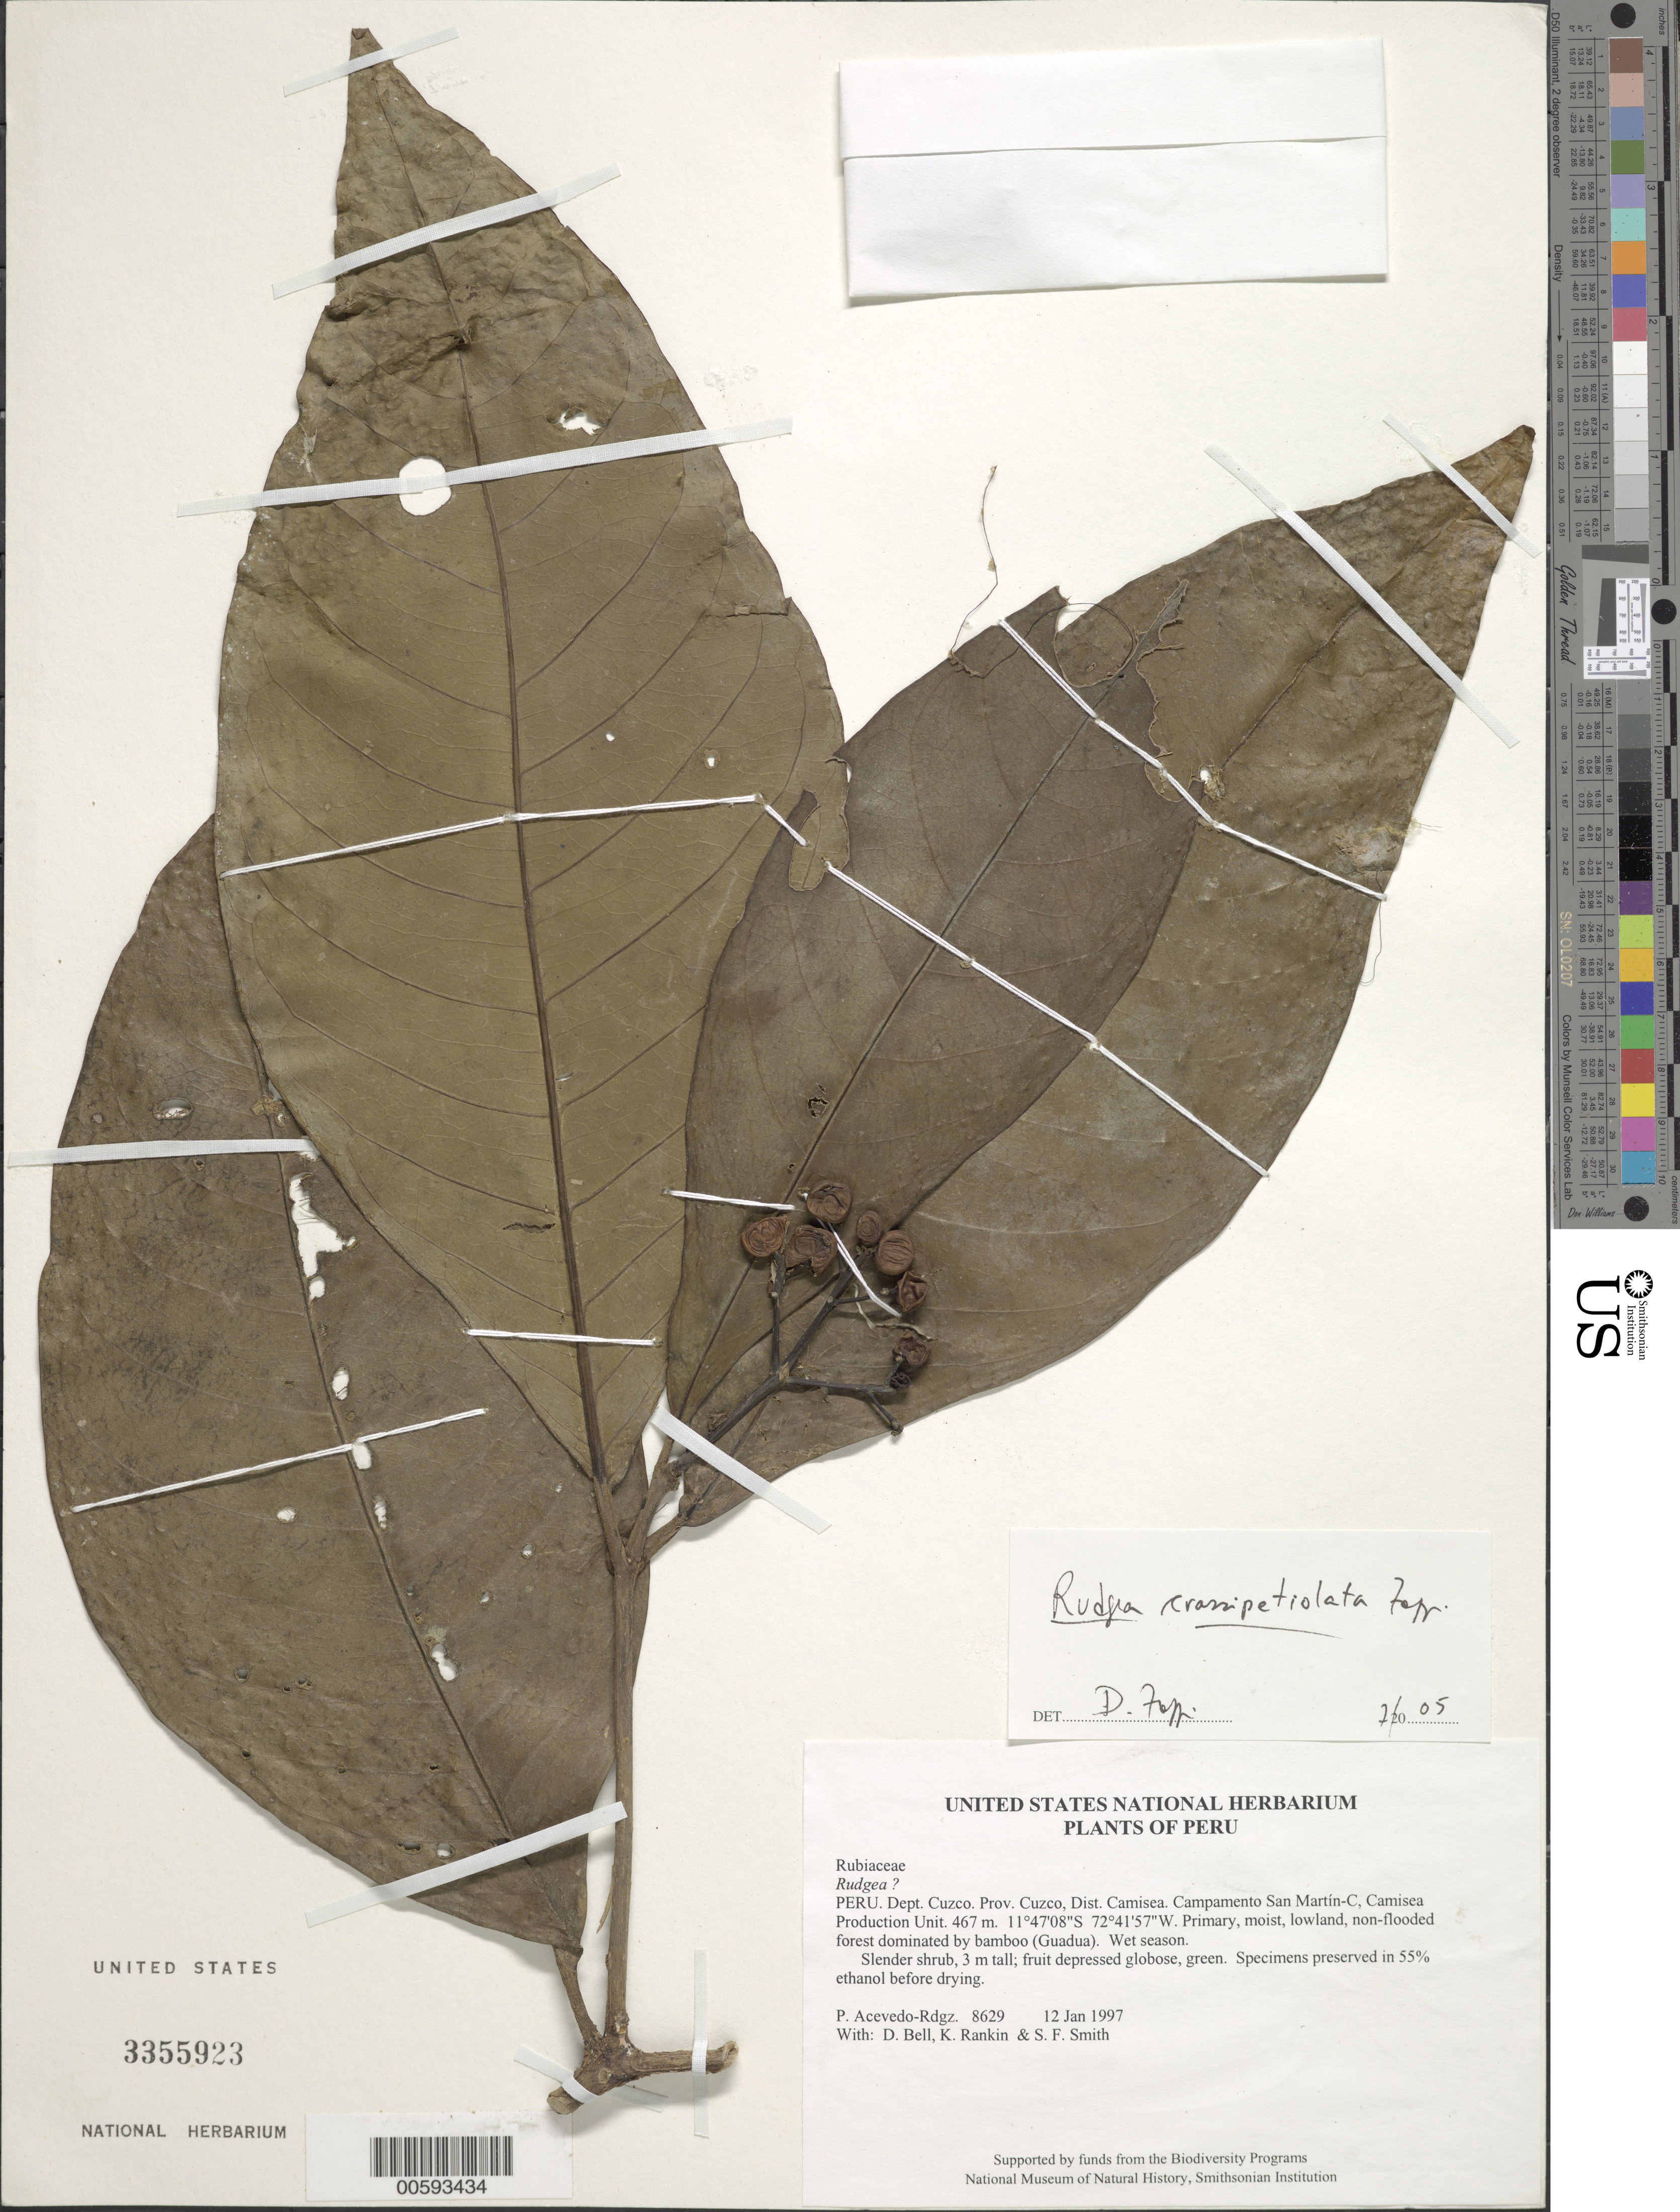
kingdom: Plantae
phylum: Tracheophyta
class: Magnoliopsida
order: Gentianales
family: Rubiaceae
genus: Rudgea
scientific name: Rudgea crassipetiolata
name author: Zappi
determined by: Zappi, Daniela C.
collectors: P. Acevedo-Rodr., D. A. Bell, K. B. Rankin & S.F. Smith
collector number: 8629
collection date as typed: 12 Jan 1997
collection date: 1997-01-12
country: Peru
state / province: Cusco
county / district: Cusco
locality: Districto Camisea, Campamento San Martín-C, Camisea Production Unit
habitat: Primary, moist, lowland, non-flooded forest dominated by bamboo (Guadua). Wet season.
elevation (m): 467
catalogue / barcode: US 3355923